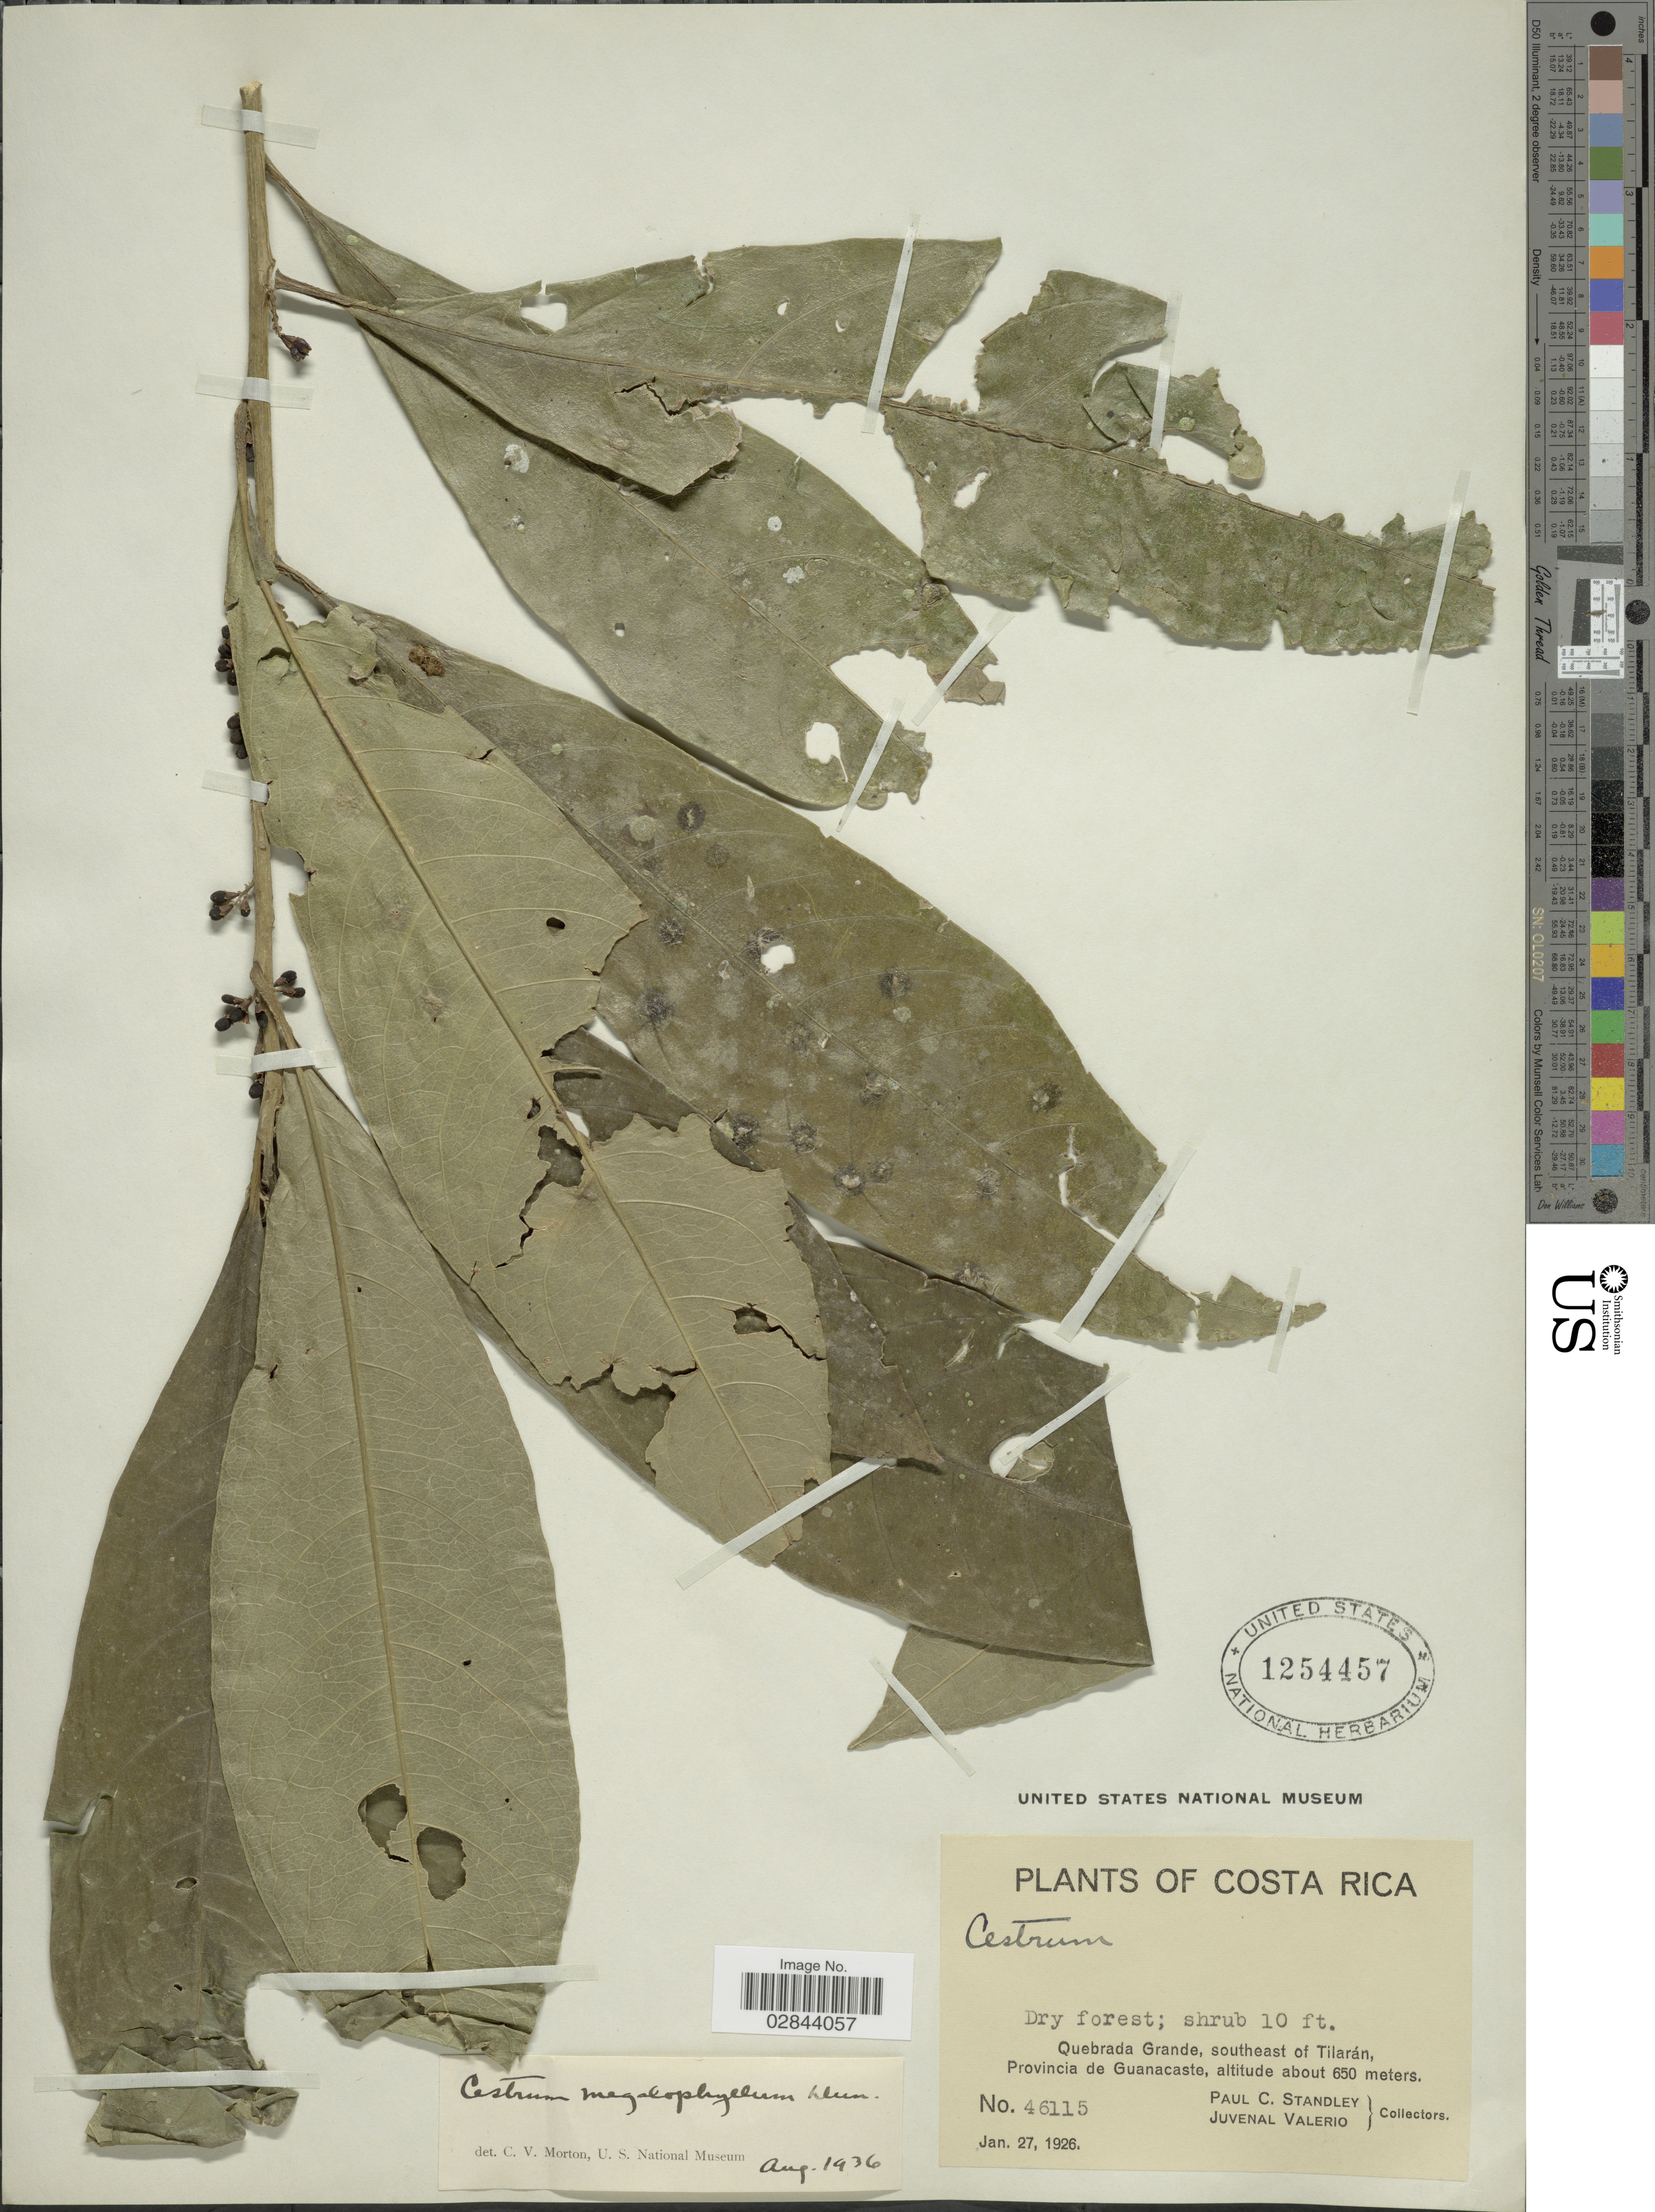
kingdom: Plantae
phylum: Tracheophyta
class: Magnoliopsida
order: Solanales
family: Solanaceae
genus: Cestrum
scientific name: Cestrum schlechtendahlii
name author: G. Don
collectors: P. C. Standley & J. Valerio R.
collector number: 46115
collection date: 1926-01-27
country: Costa Rica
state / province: Guanacaste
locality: Quebrada Grande, southeast of Tilarán, Provincia de Guanacaste.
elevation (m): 650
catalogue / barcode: US 1254457